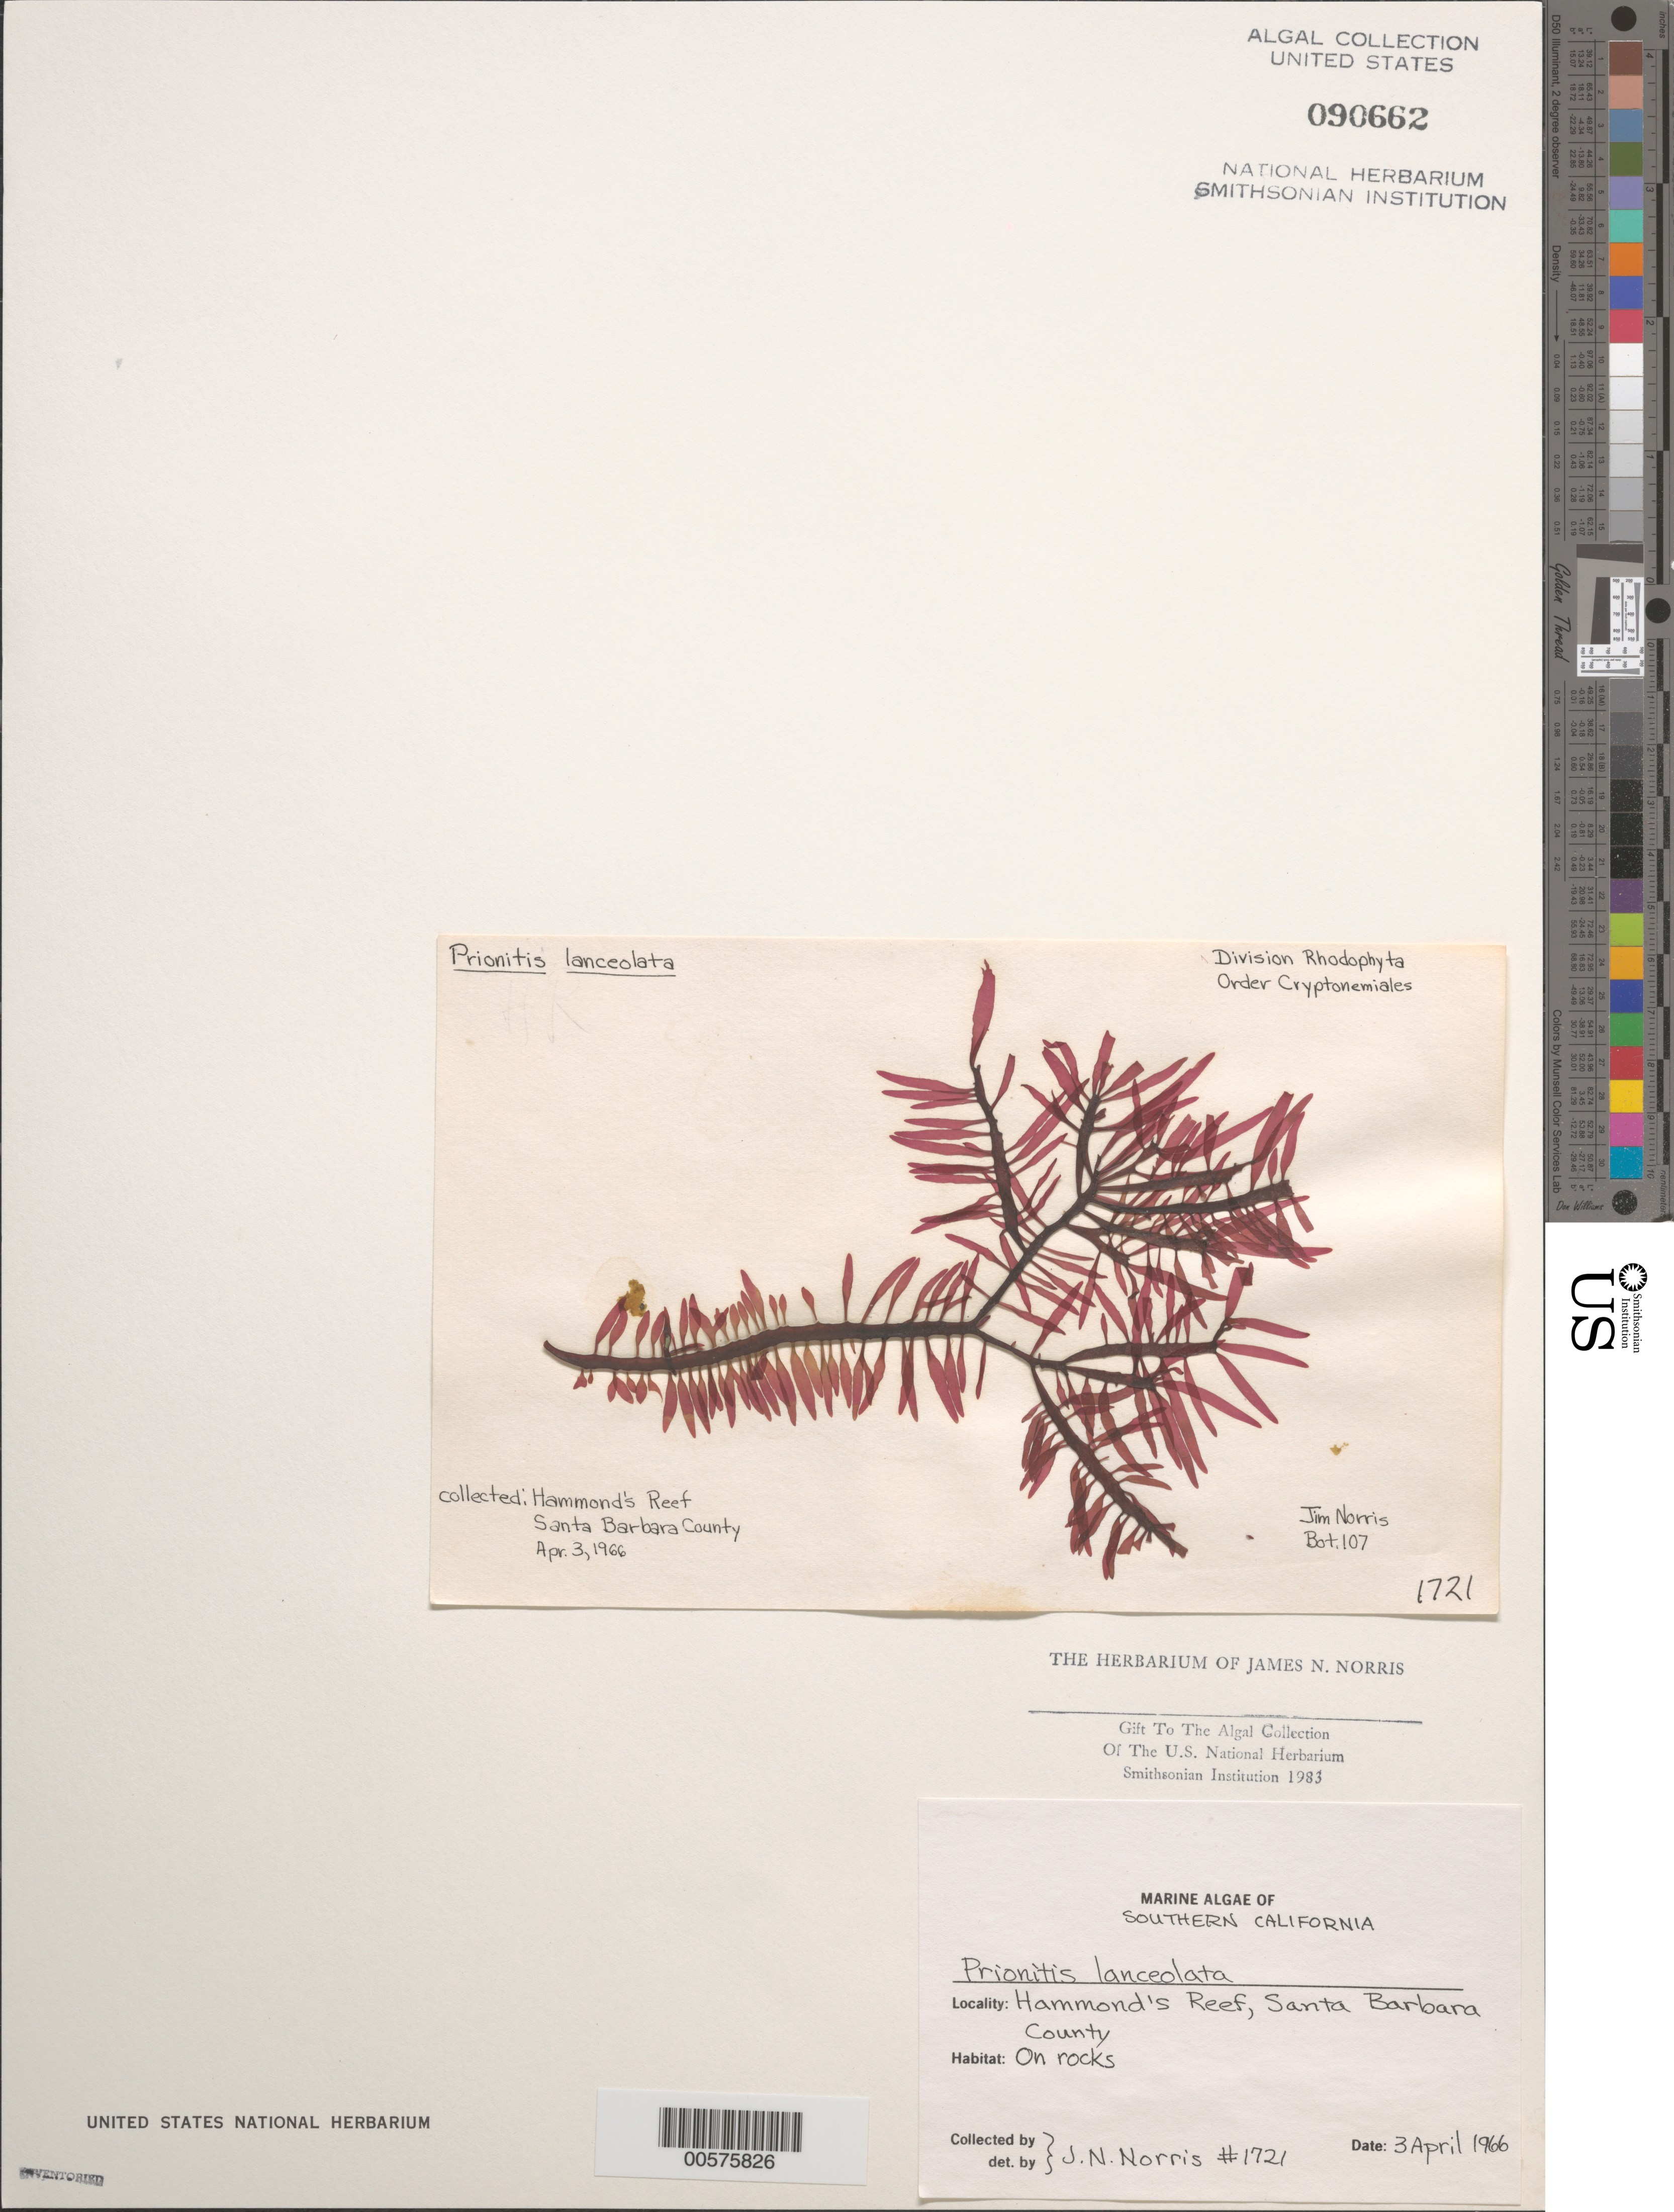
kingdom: Plantae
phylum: Rhodophyta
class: Florideophyceae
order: Cryptonemiales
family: Cryptonemiaceae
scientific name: Prionitis lanceolata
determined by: Norris, James N.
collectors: J. N. Norris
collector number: JN-1721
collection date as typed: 03 Apr 1966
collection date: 1966-04-03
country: United States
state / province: California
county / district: Santa Barbara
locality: Hammond's Reef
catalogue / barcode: US 90662